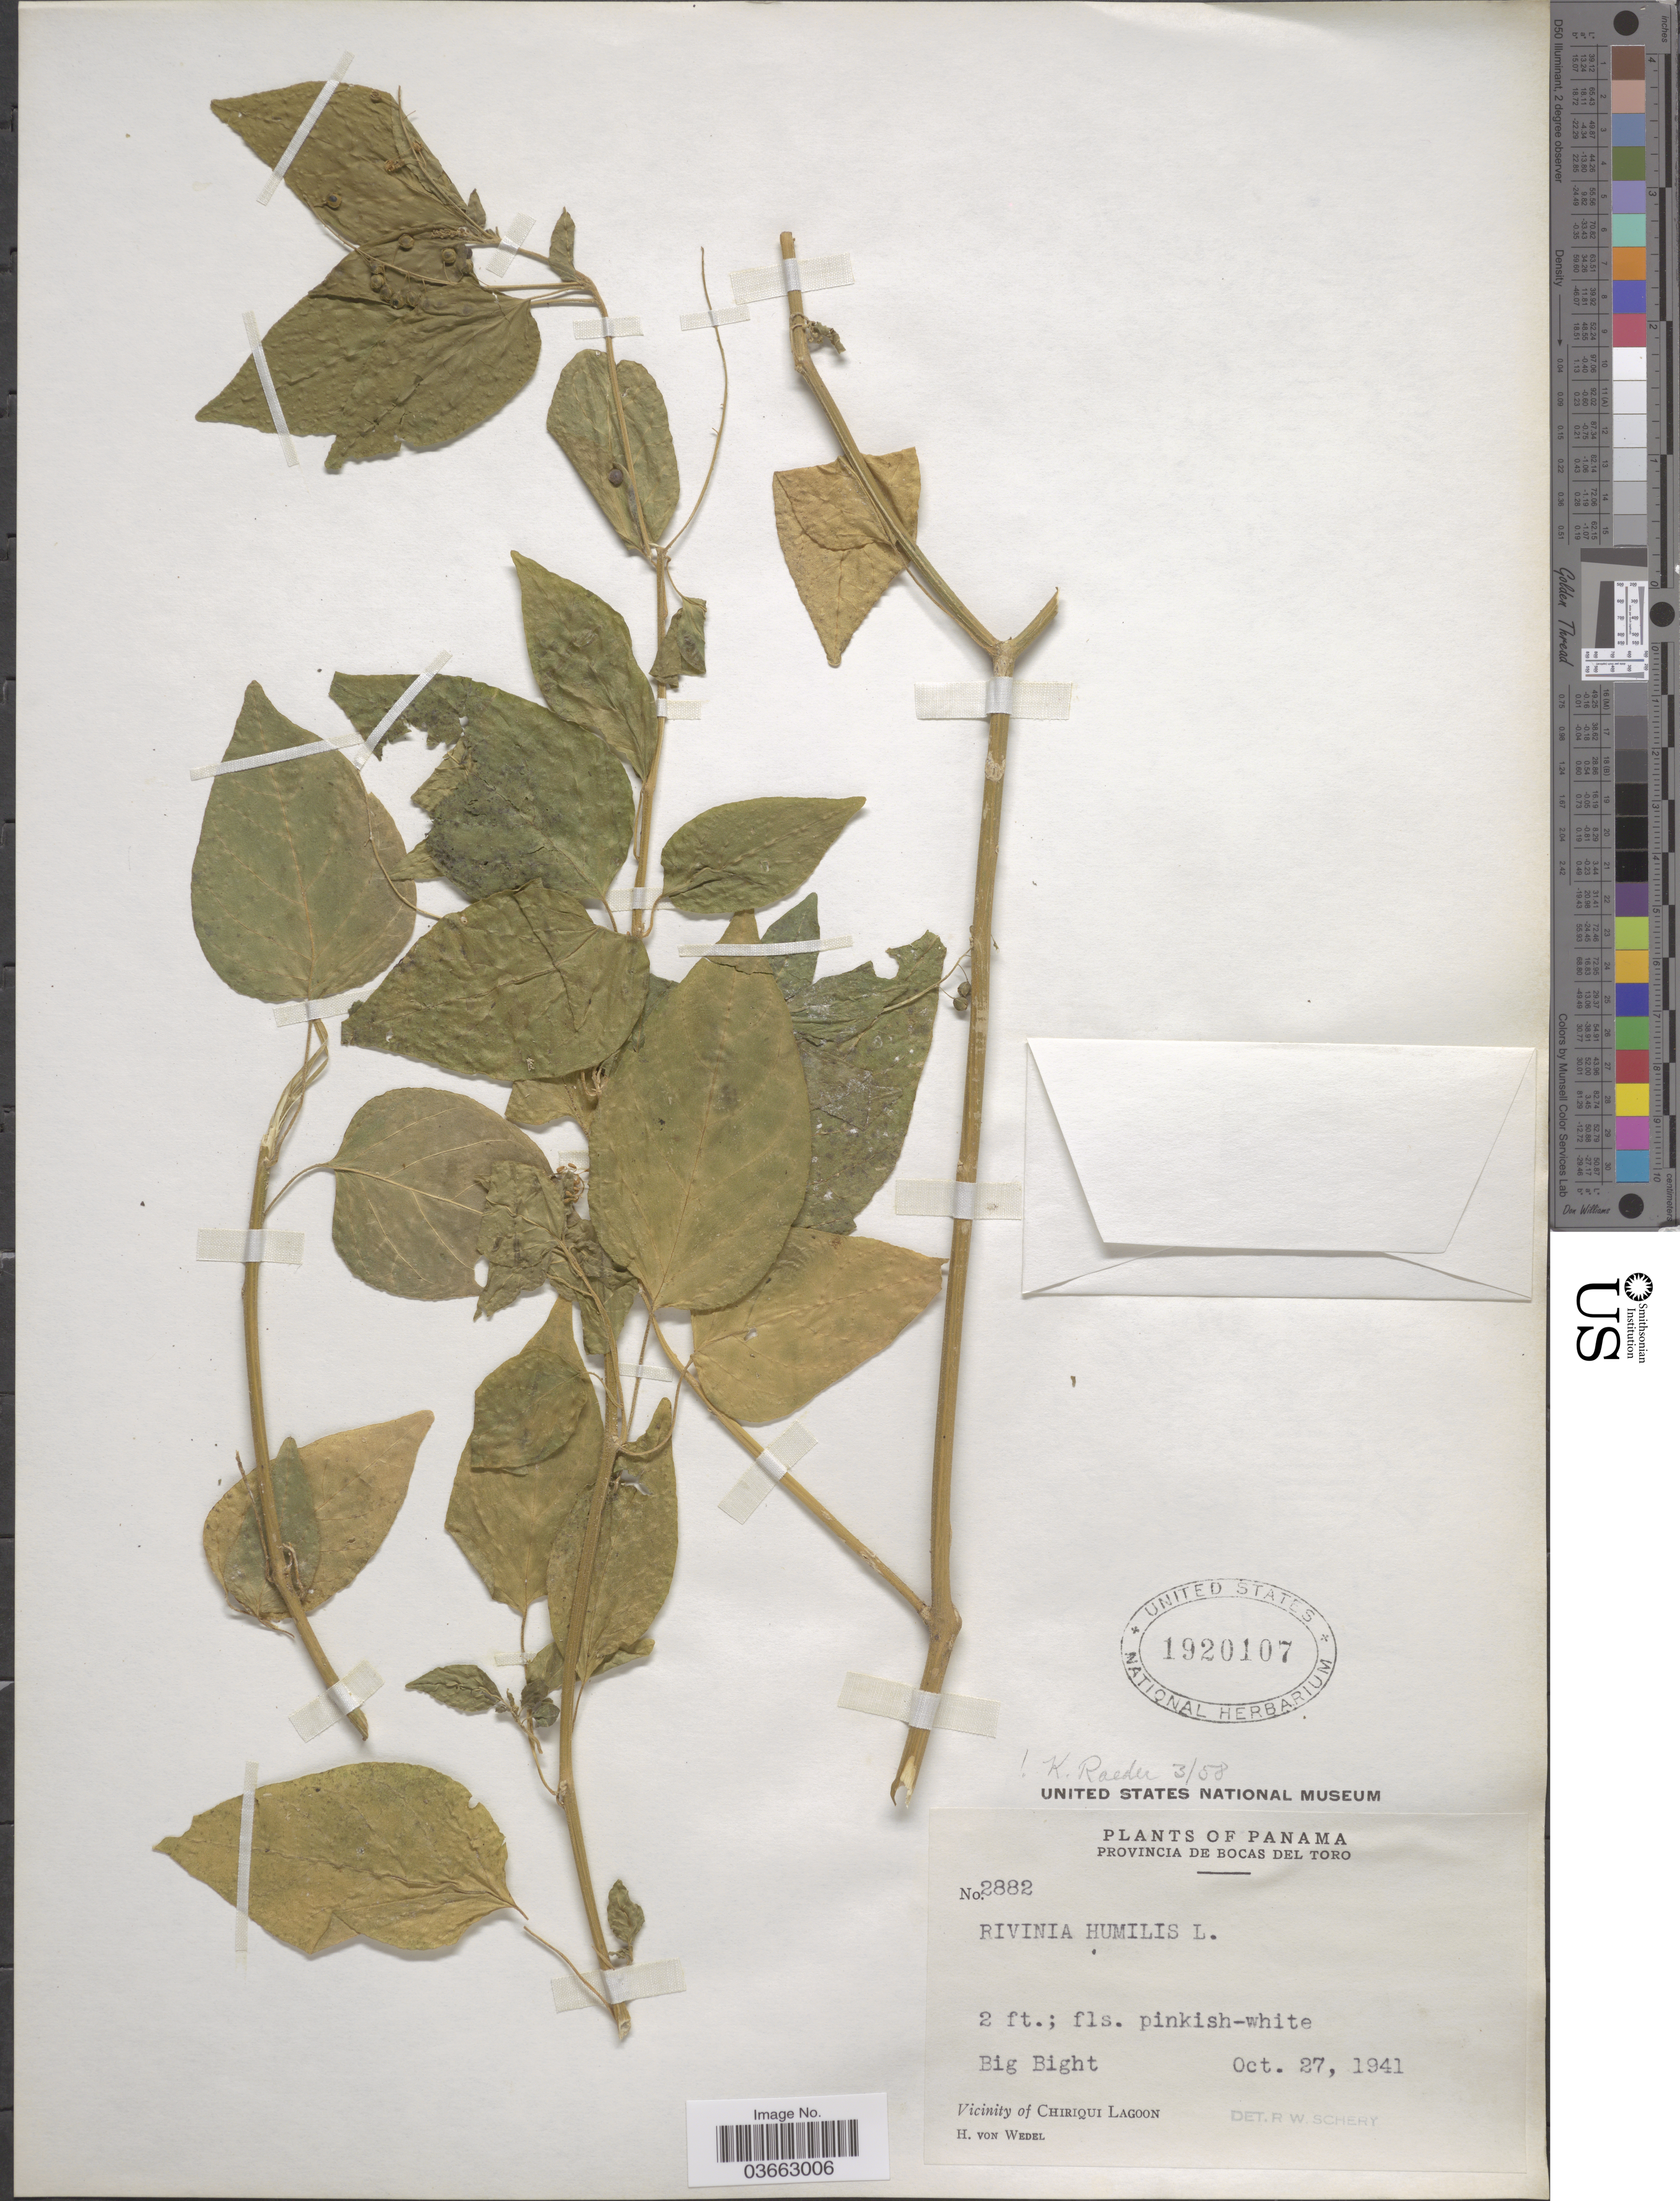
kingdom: Plantae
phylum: Tracheophyta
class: Magnoliopsida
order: Caryophyllales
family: Phytolaccaceae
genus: Rivina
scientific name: Rivina humilis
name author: L.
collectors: H. von Wedel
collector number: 2882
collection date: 1941-10-27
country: Panama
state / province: Bocas del Toro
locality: Big Bight. Vicinity of Chiriqui Lagoon.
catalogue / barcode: US 1920107